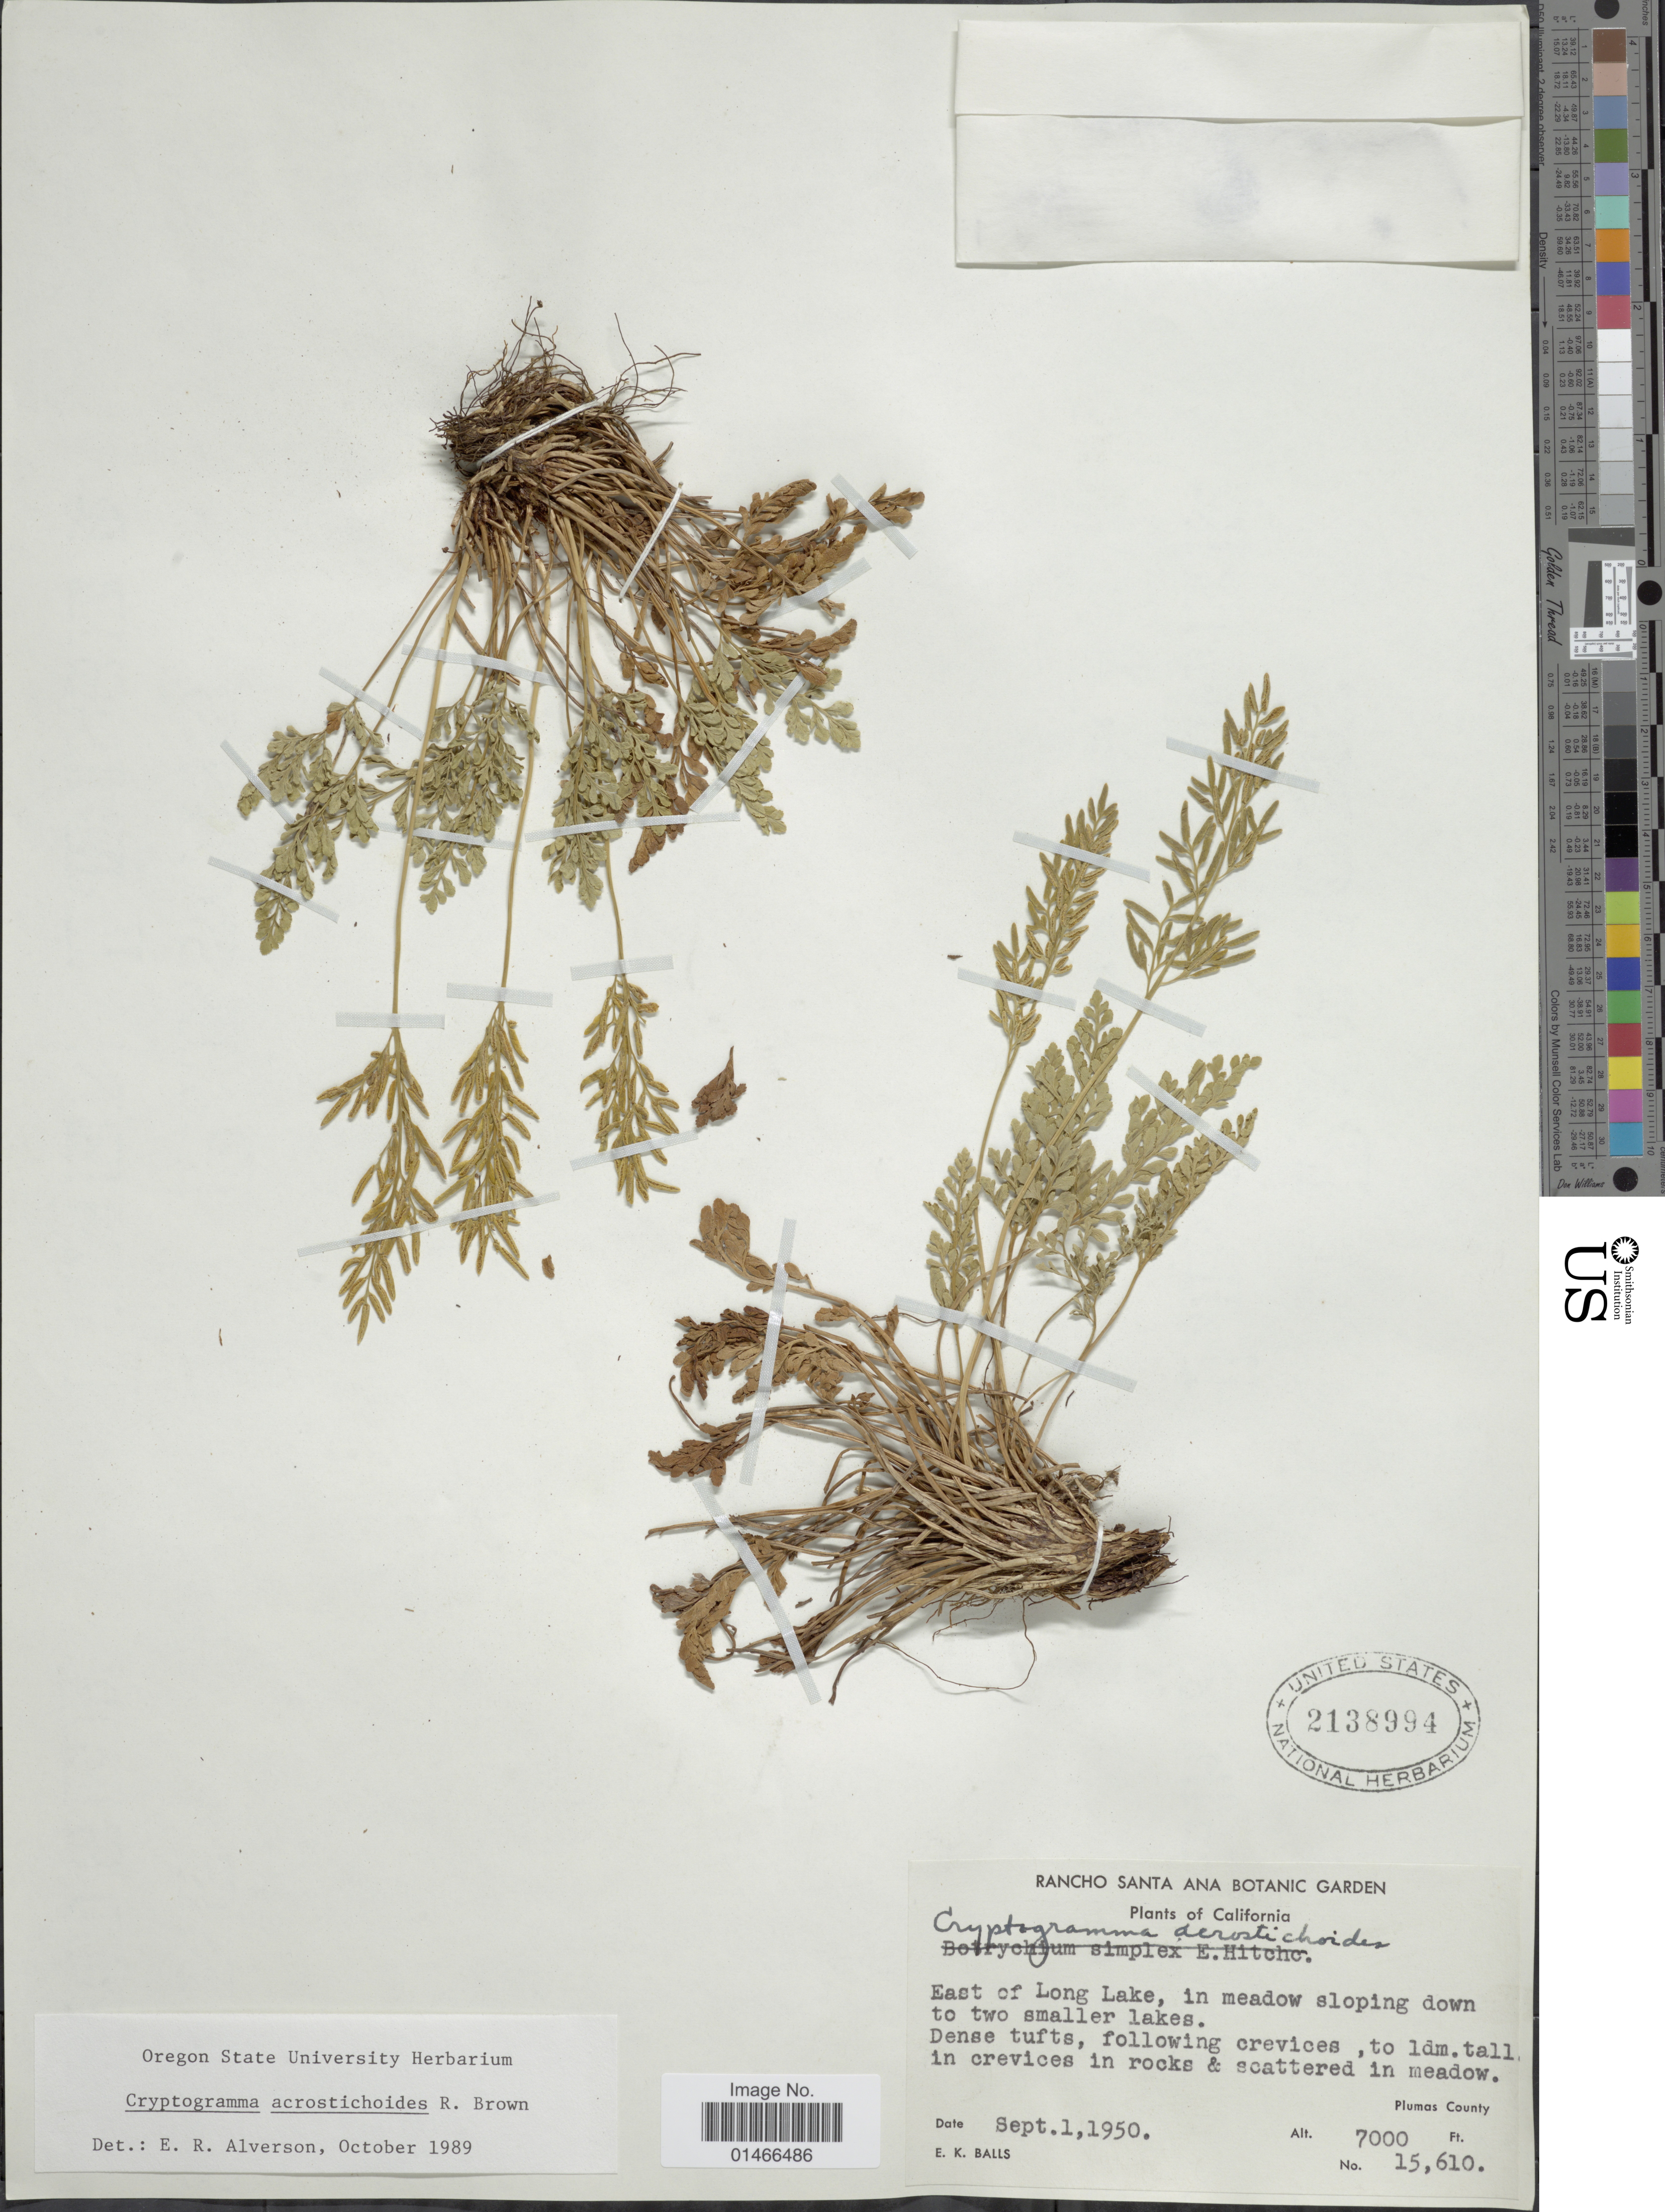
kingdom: Plantae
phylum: Tracheophyta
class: Polypodiopsida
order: Polypodiales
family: Pteridaceae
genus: Cryptogramma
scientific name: Cryptogramma acrostichoides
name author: R. Br.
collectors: E. K. Balls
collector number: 15610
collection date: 1950-09-01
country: United States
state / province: California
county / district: Plumas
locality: East of Long Lake, in meadow sloping down to two smaller lakes. Plumas County.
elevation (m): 2134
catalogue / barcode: US 2138994